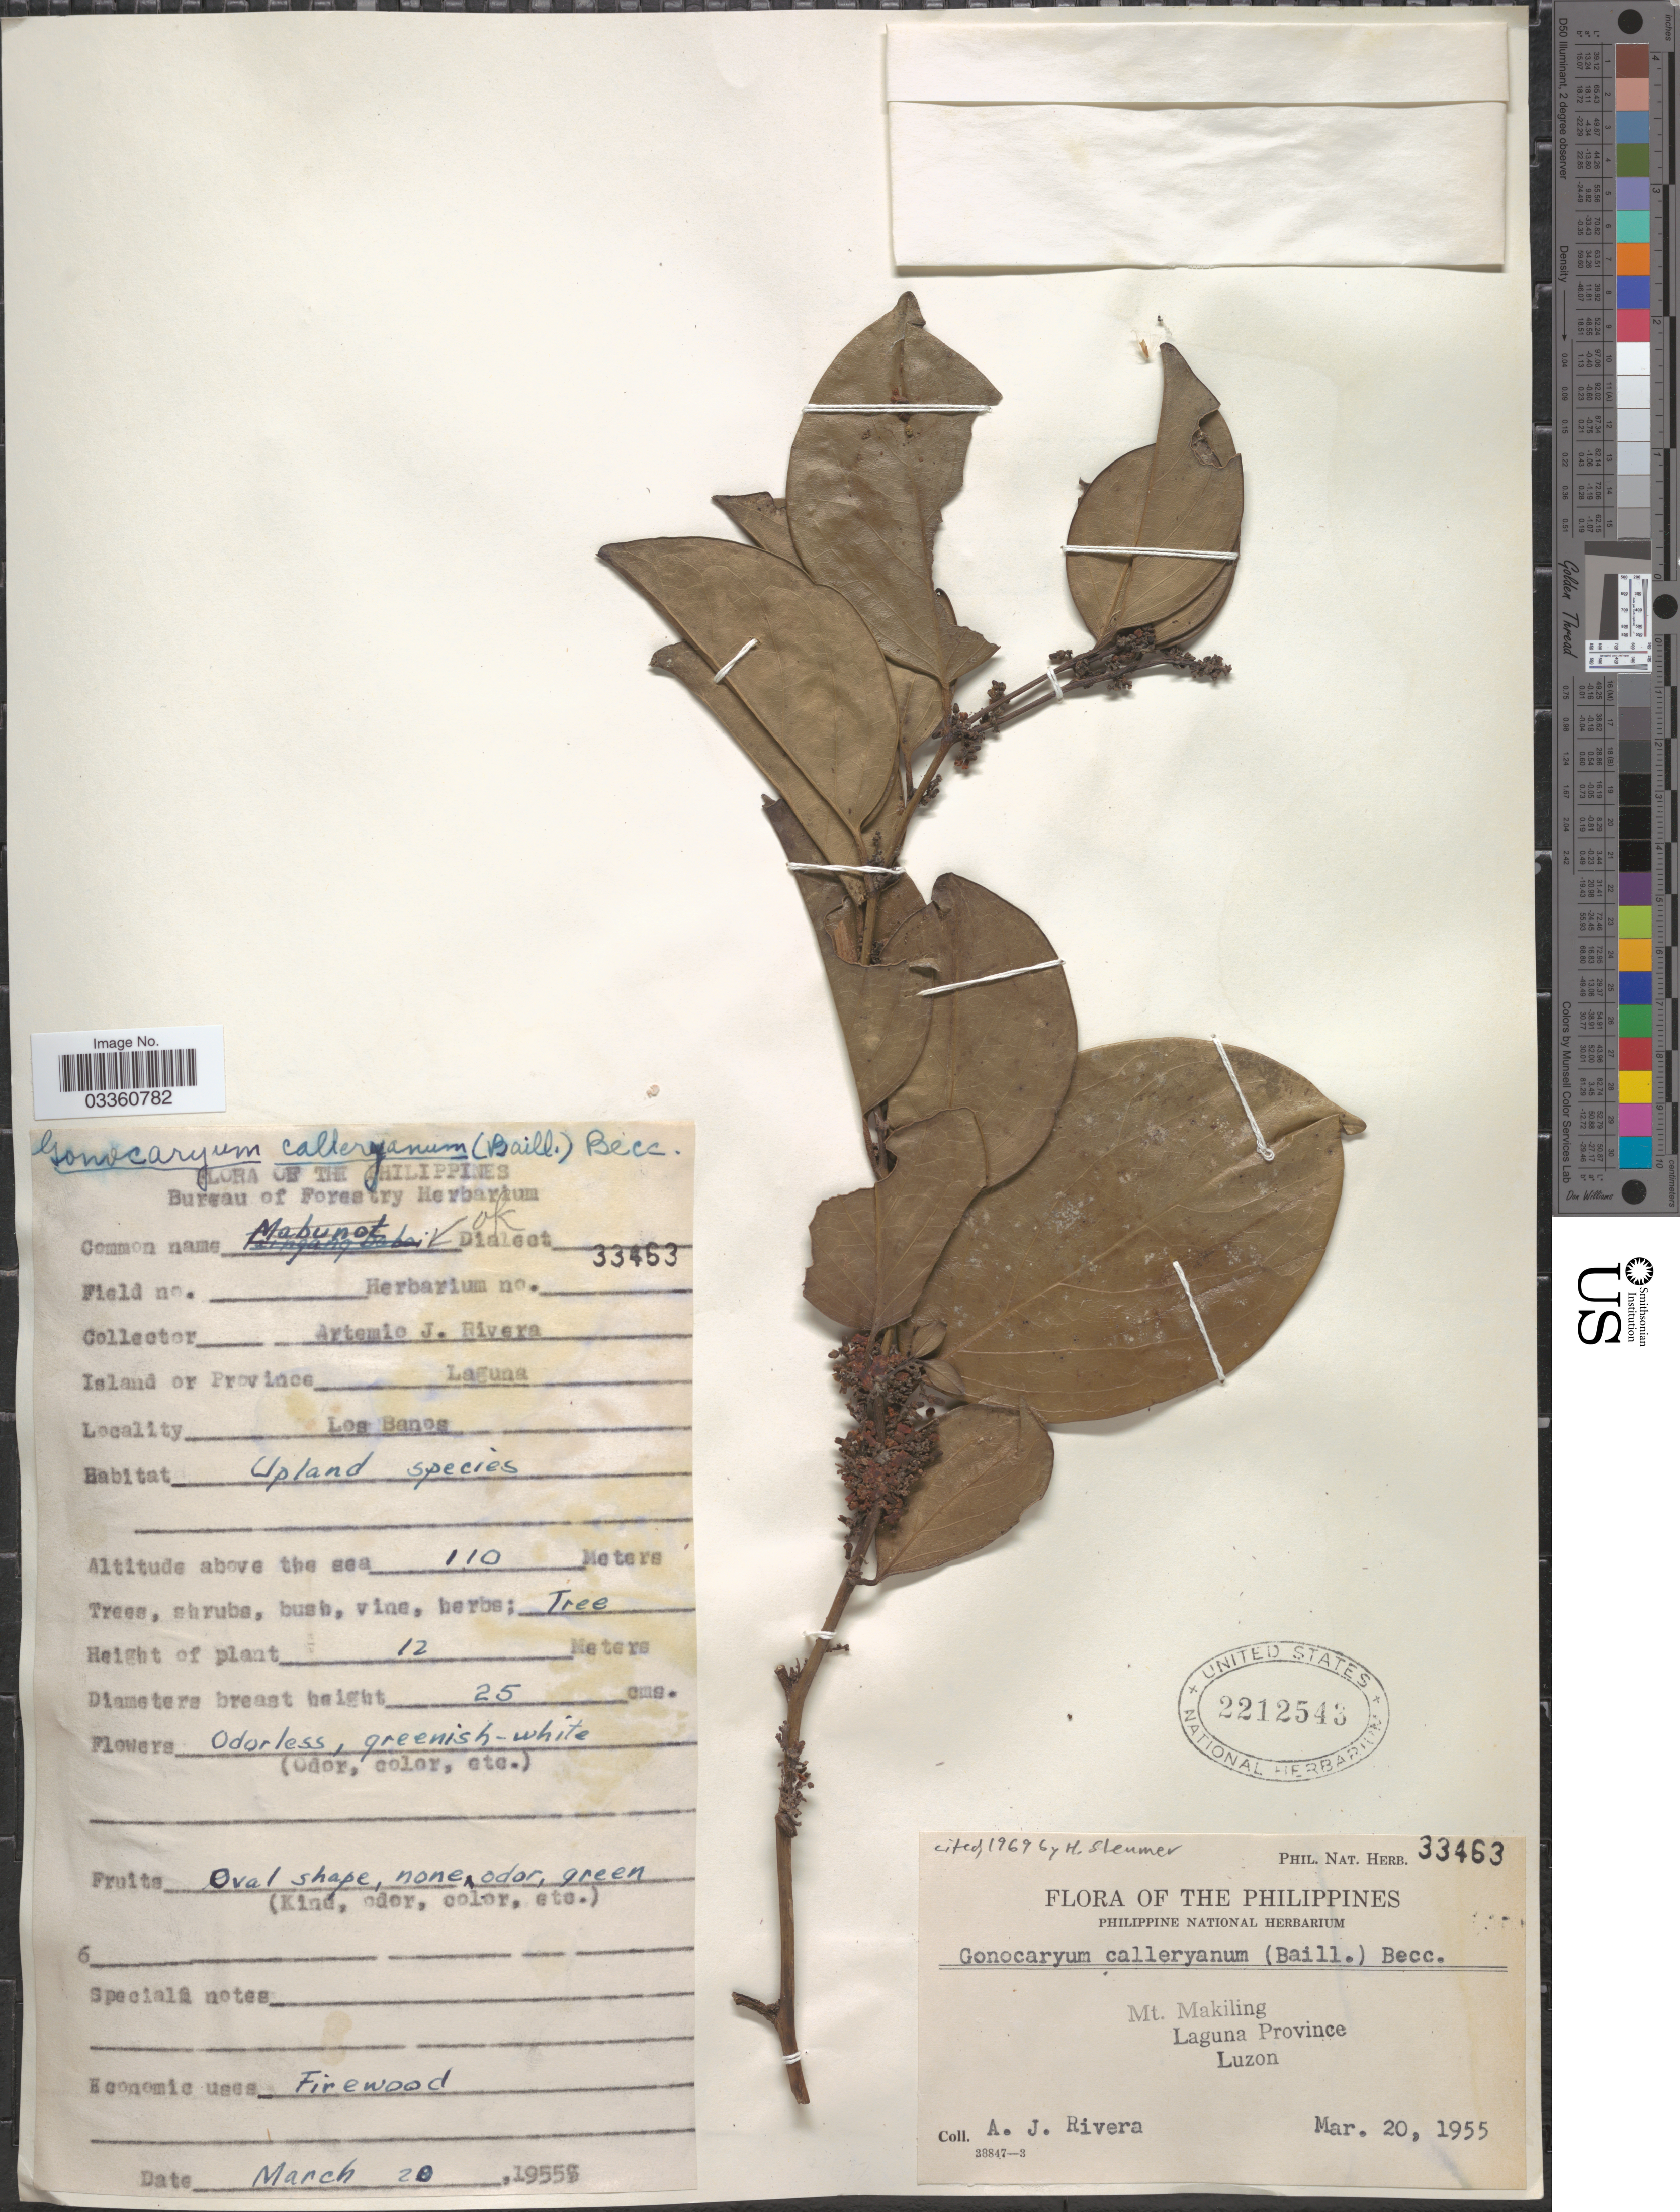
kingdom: Plantae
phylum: Tracheophyta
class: Magnoliopsida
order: Cardiopteridales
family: Cardiopteridaceae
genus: Gonocaryum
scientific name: Gonocaryum calleryanum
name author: (Baill.) Becc.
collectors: A. Rivera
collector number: Phil. Nat. Herb. 33463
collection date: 1955-03-20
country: Philippines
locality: Laguna Province. Los Banos. Mt. Makiling. Luzon.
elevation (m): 110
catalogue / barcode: US 2212543